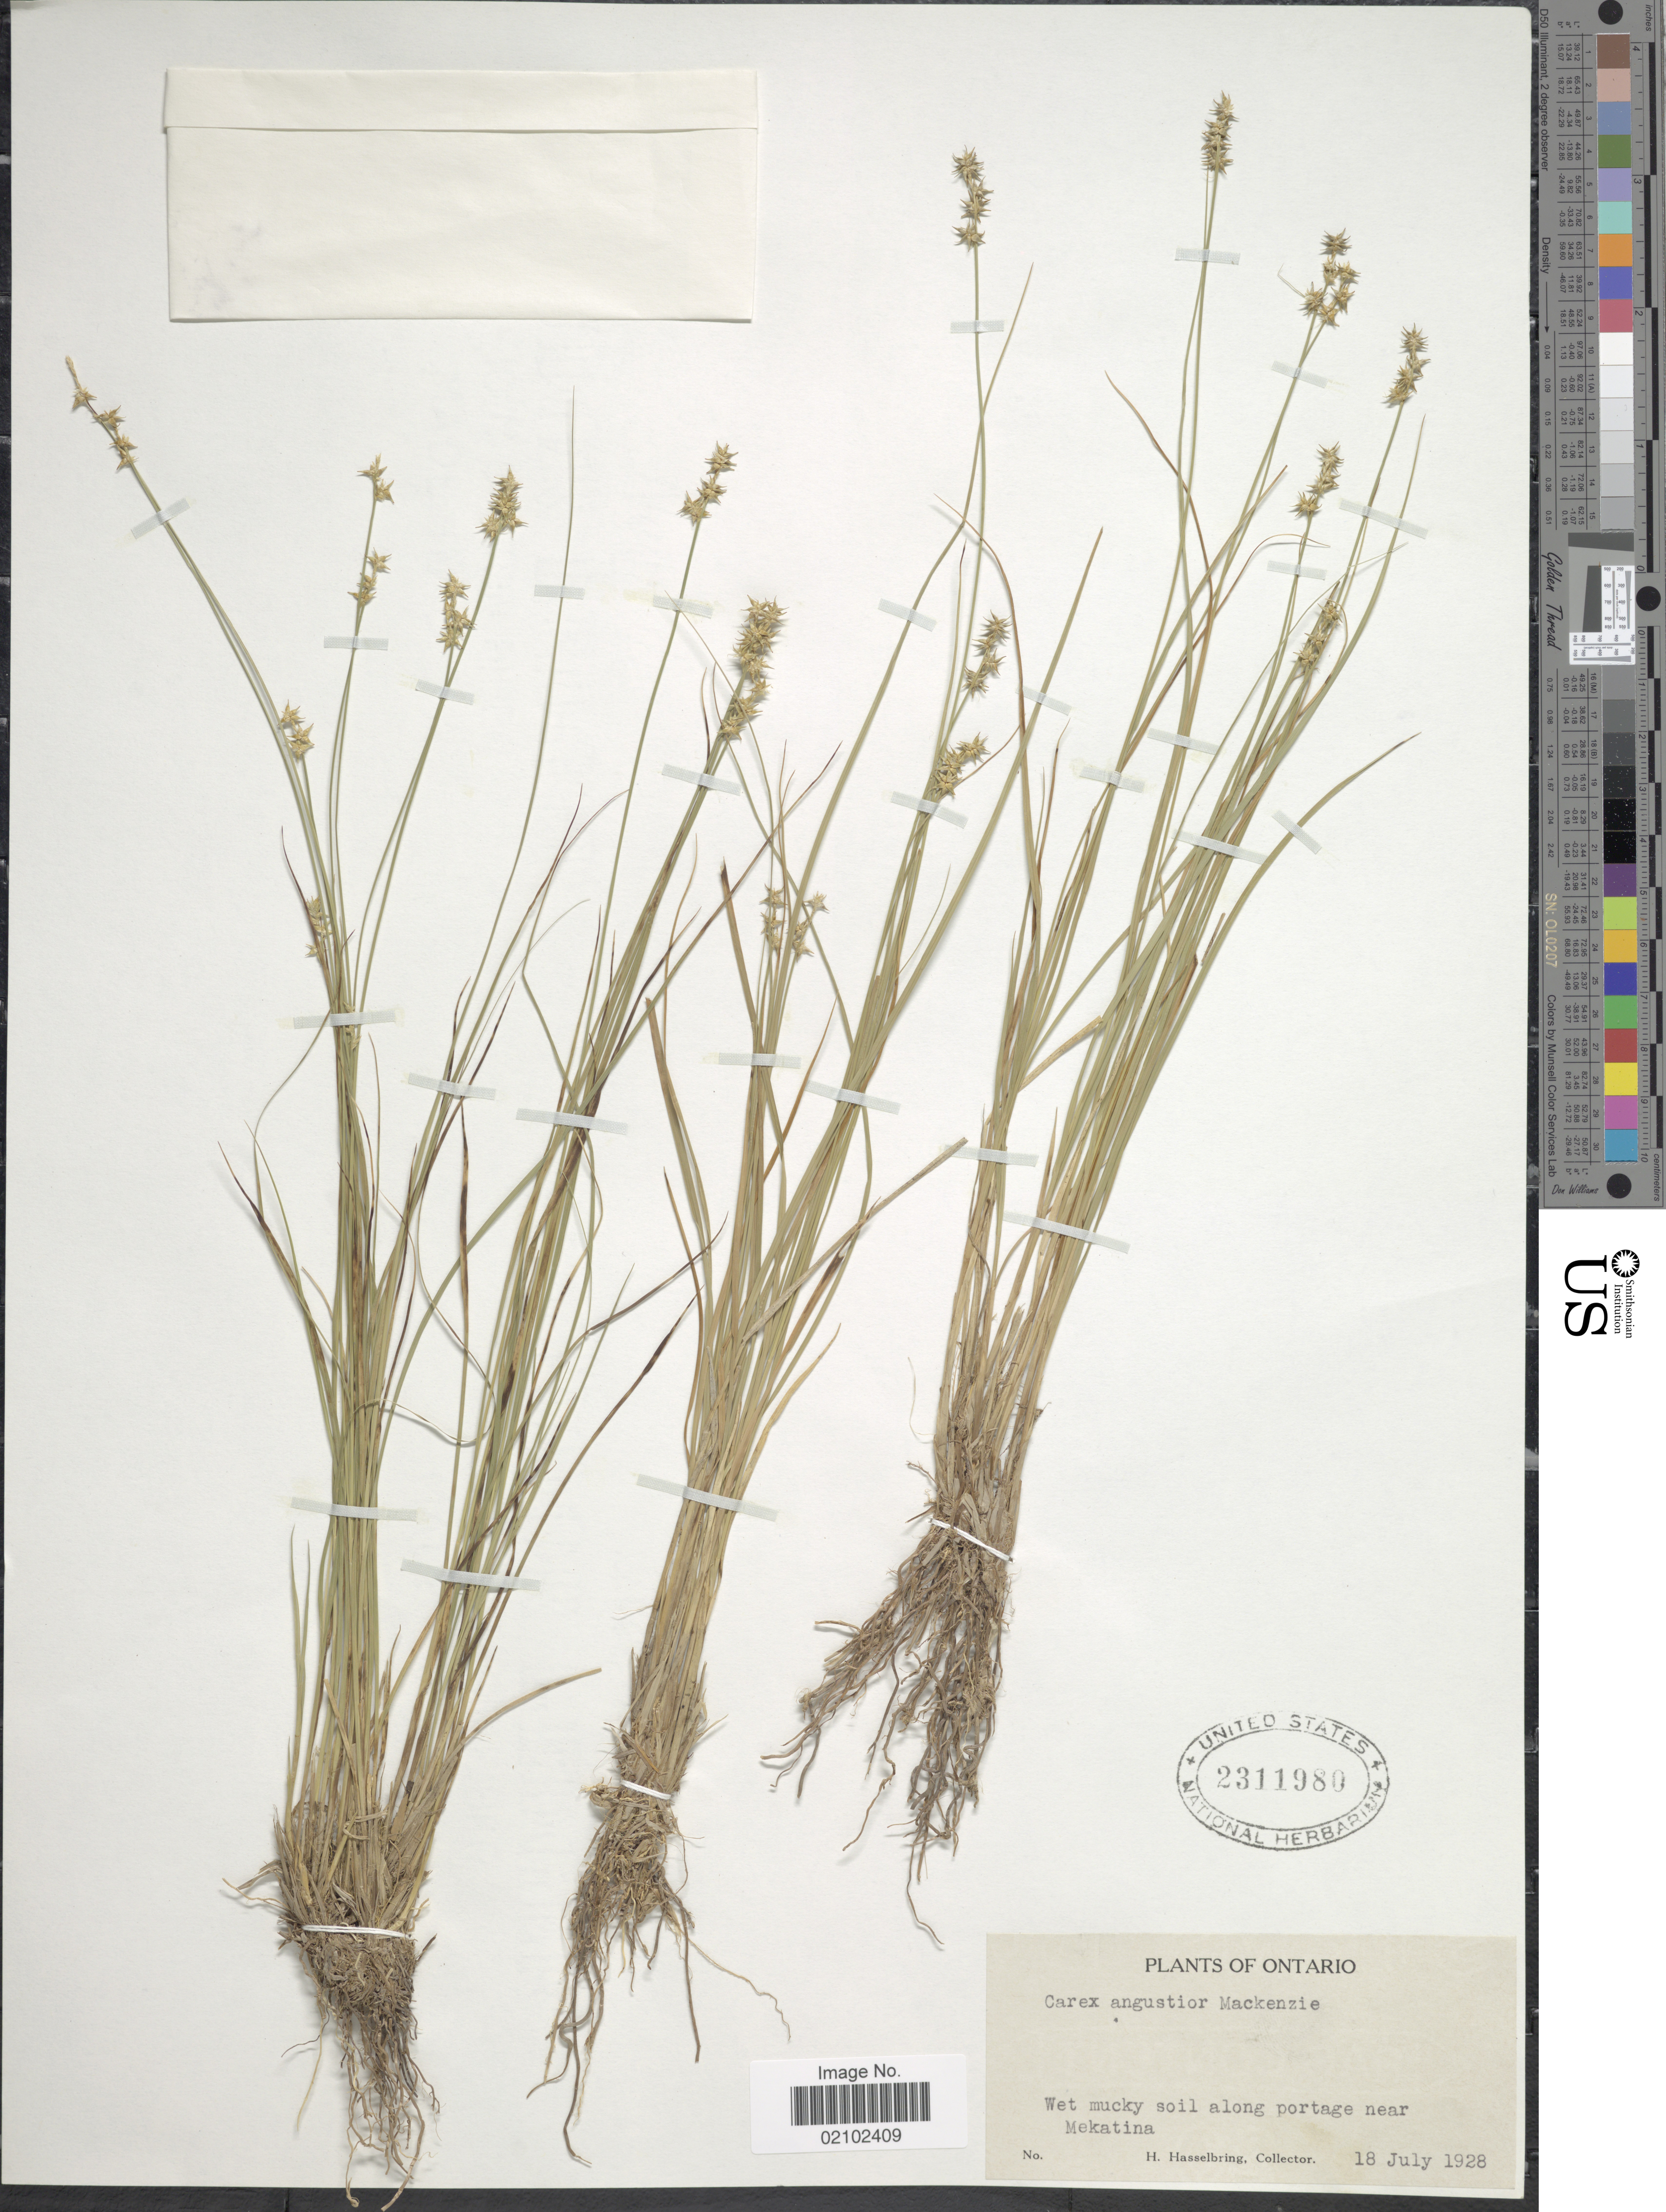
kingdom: Plantae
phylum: Tracheophyta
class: Liliopsida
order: Poales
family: Cyperaceae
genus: Carex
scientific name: Carex echinata subsp. echinata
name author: Murray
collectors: H. Hasselbring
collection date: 1928-07-18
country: Canada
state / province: Ontario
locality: Along portage near Mekatina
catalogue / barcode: US 2311980